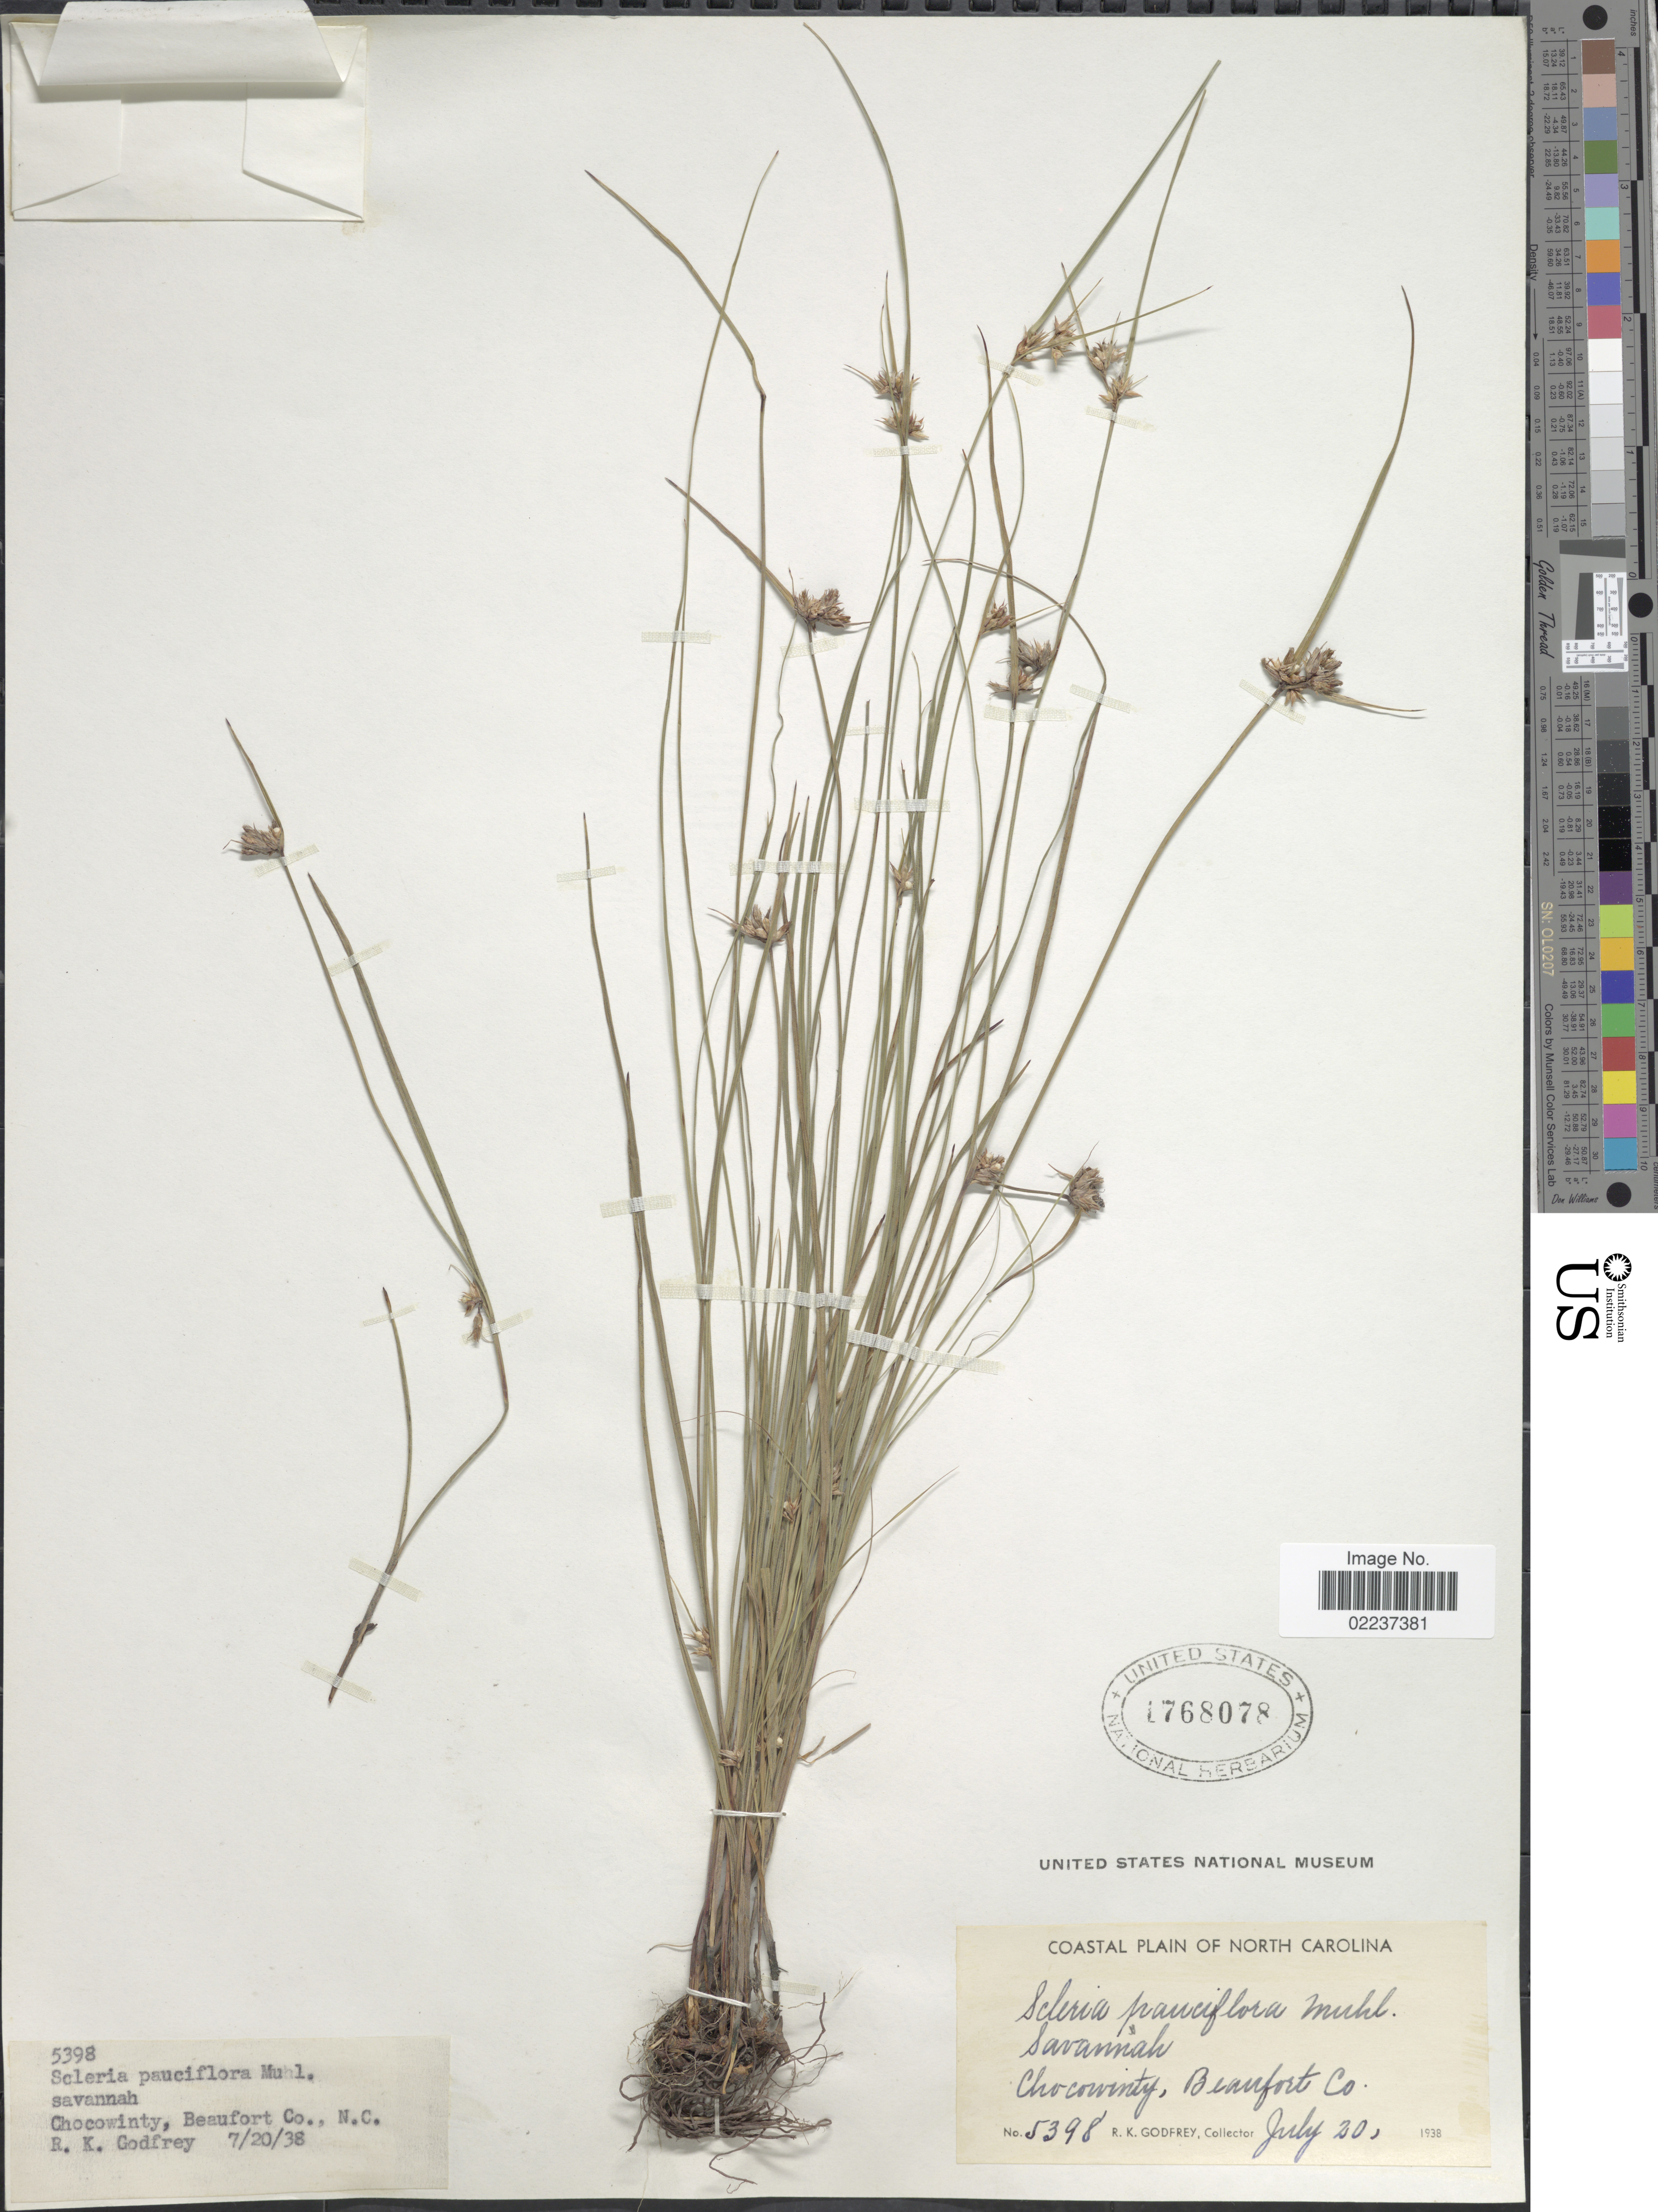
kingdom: Plantae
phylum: Tracheophyta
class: Liliopsida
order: Poales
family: Cyperaceae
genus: Scleria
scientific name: Scleria pauciflora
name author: Muhl. ex Willd.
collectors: R. K. Godfrey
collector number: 5398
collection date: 1938-07-20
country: United States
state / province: North Carolina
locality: Coastal Plain of North Carolina, Chocowinty, Beaufort Co.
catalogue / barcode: US 1768078